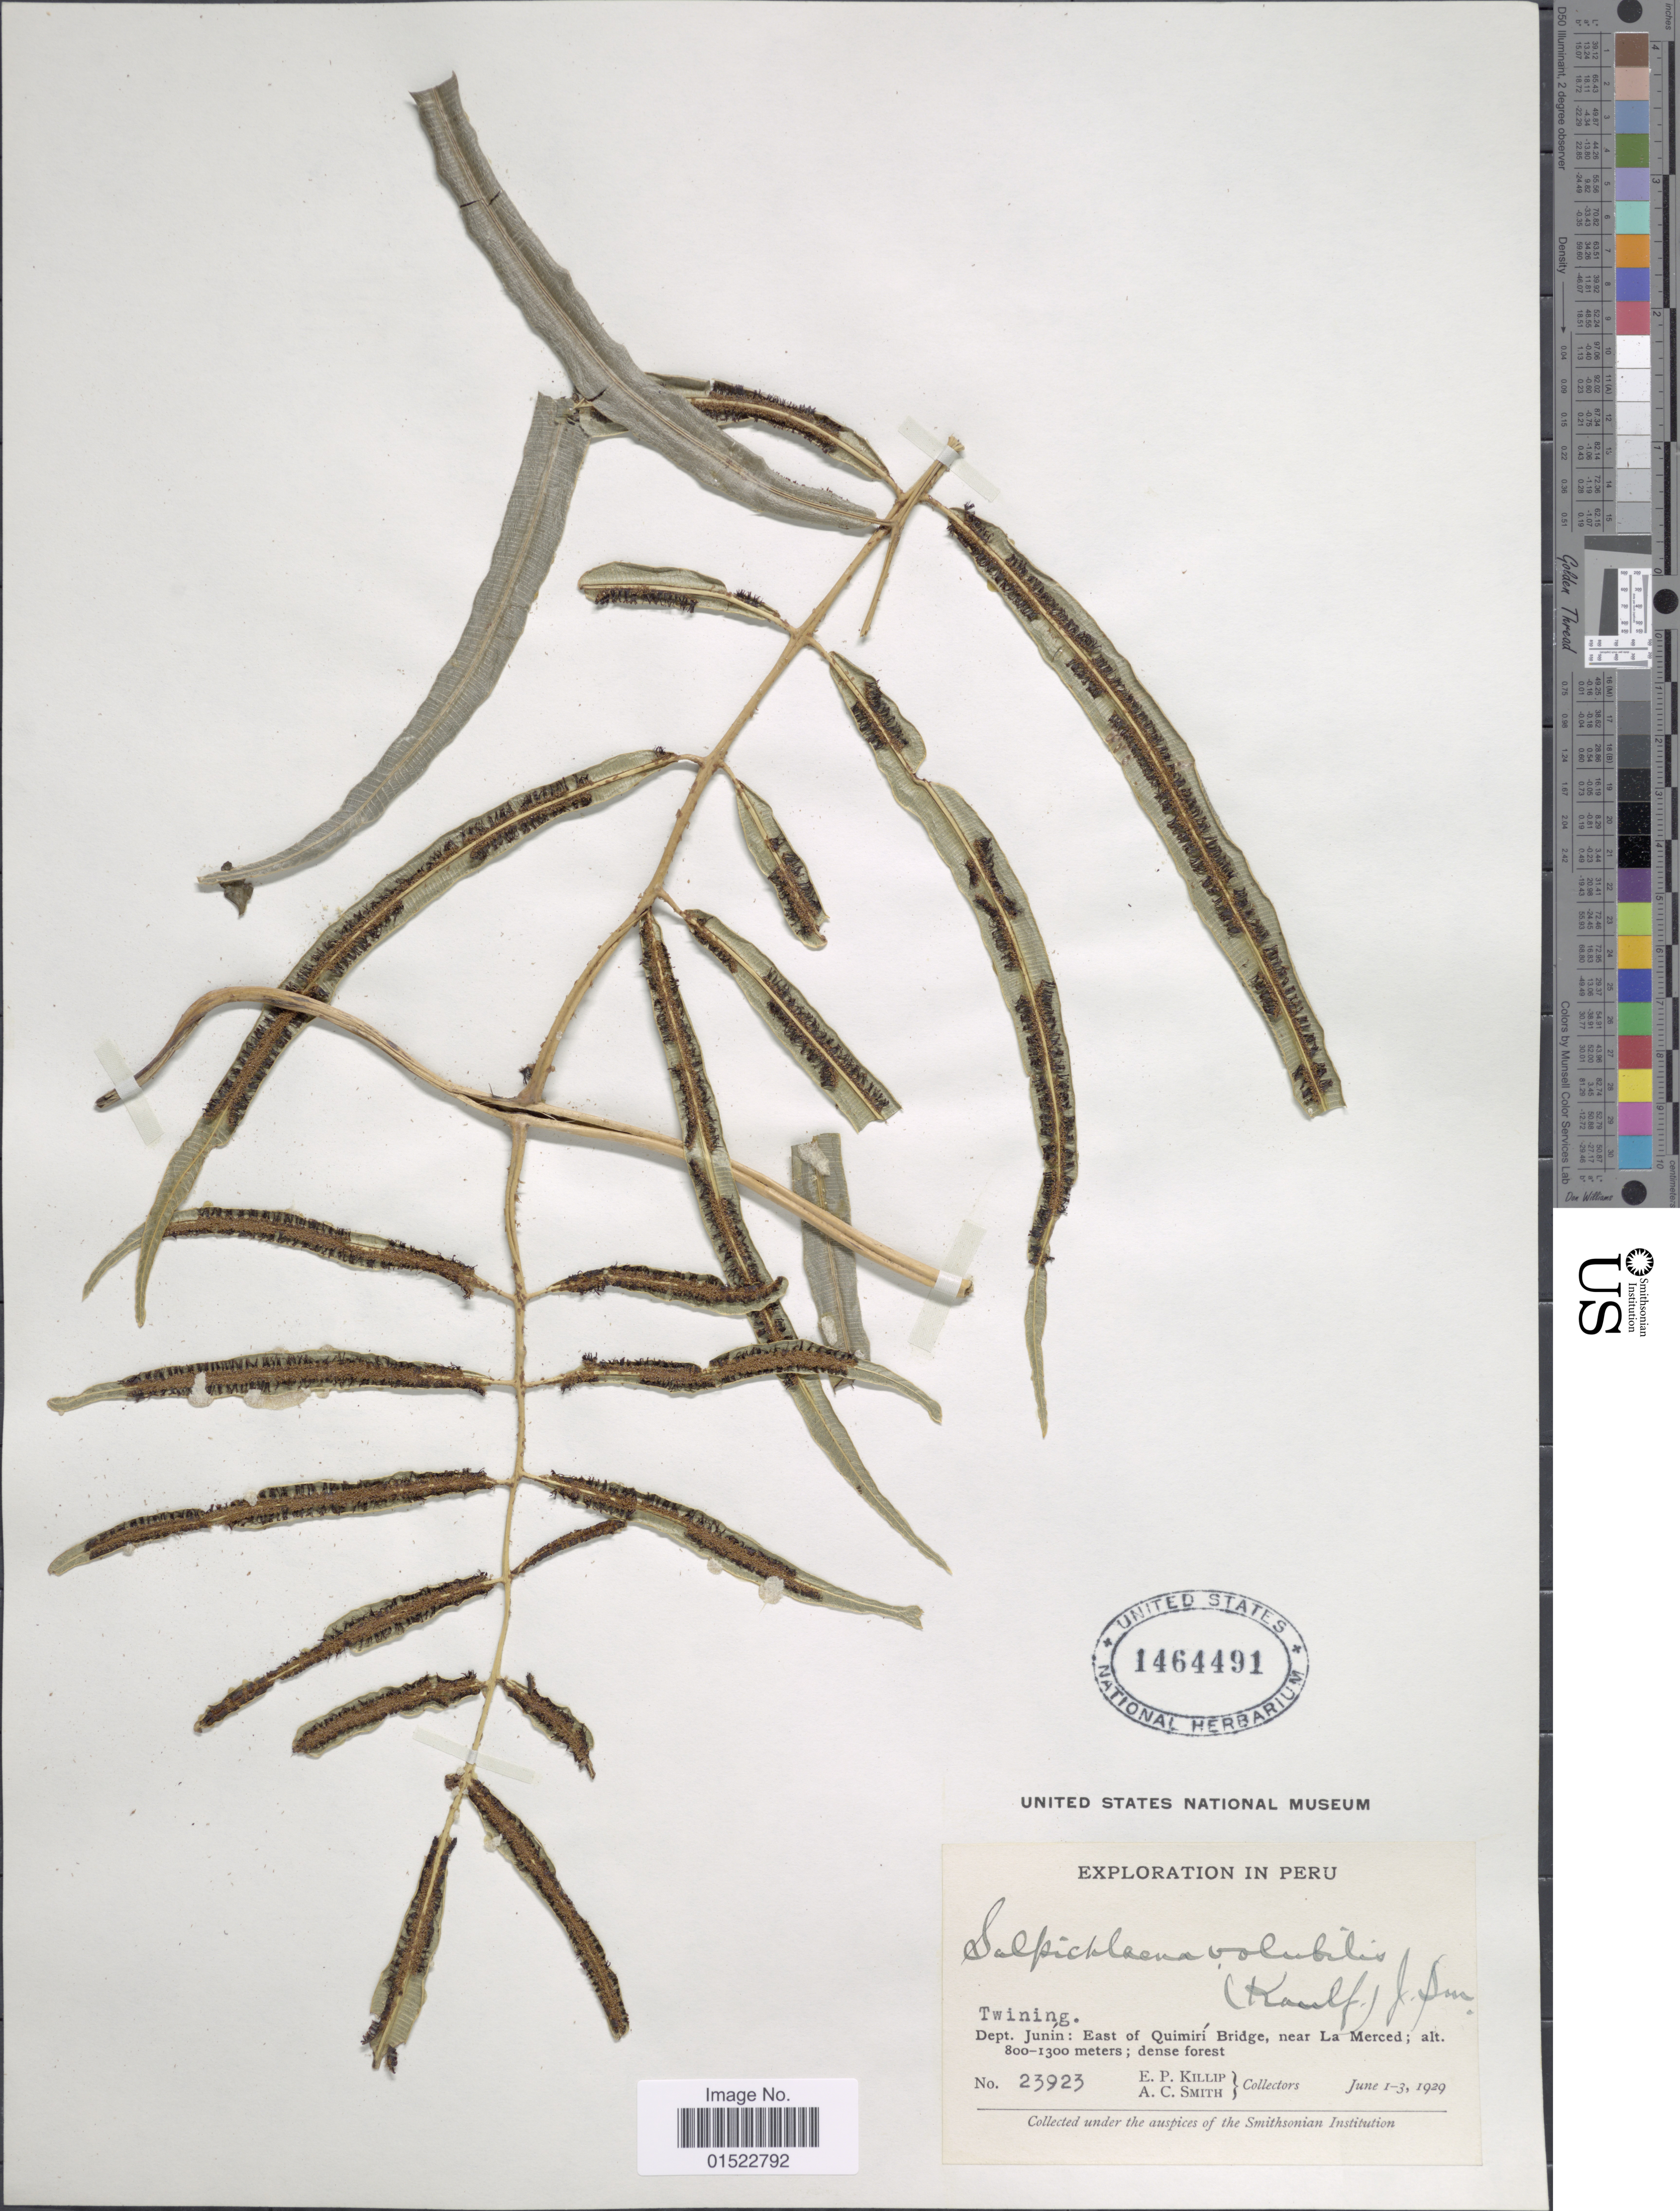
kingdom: Plantae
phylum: Tracheophyta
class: Polypodiopsida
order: Polypodiales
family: Blechnaceae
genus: Salpichlaena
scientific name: Salpichlaena volubilis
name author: (Kaulf.) J. Sm.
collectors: E. P. Killip & A. C. Smith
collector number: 23923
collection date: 1929-06-01/1929-06-03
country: Peru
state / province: Junín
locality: Dept. Junin: East of Quimiri Bridge, near La Merced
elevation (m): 800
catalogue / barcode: US 1464491